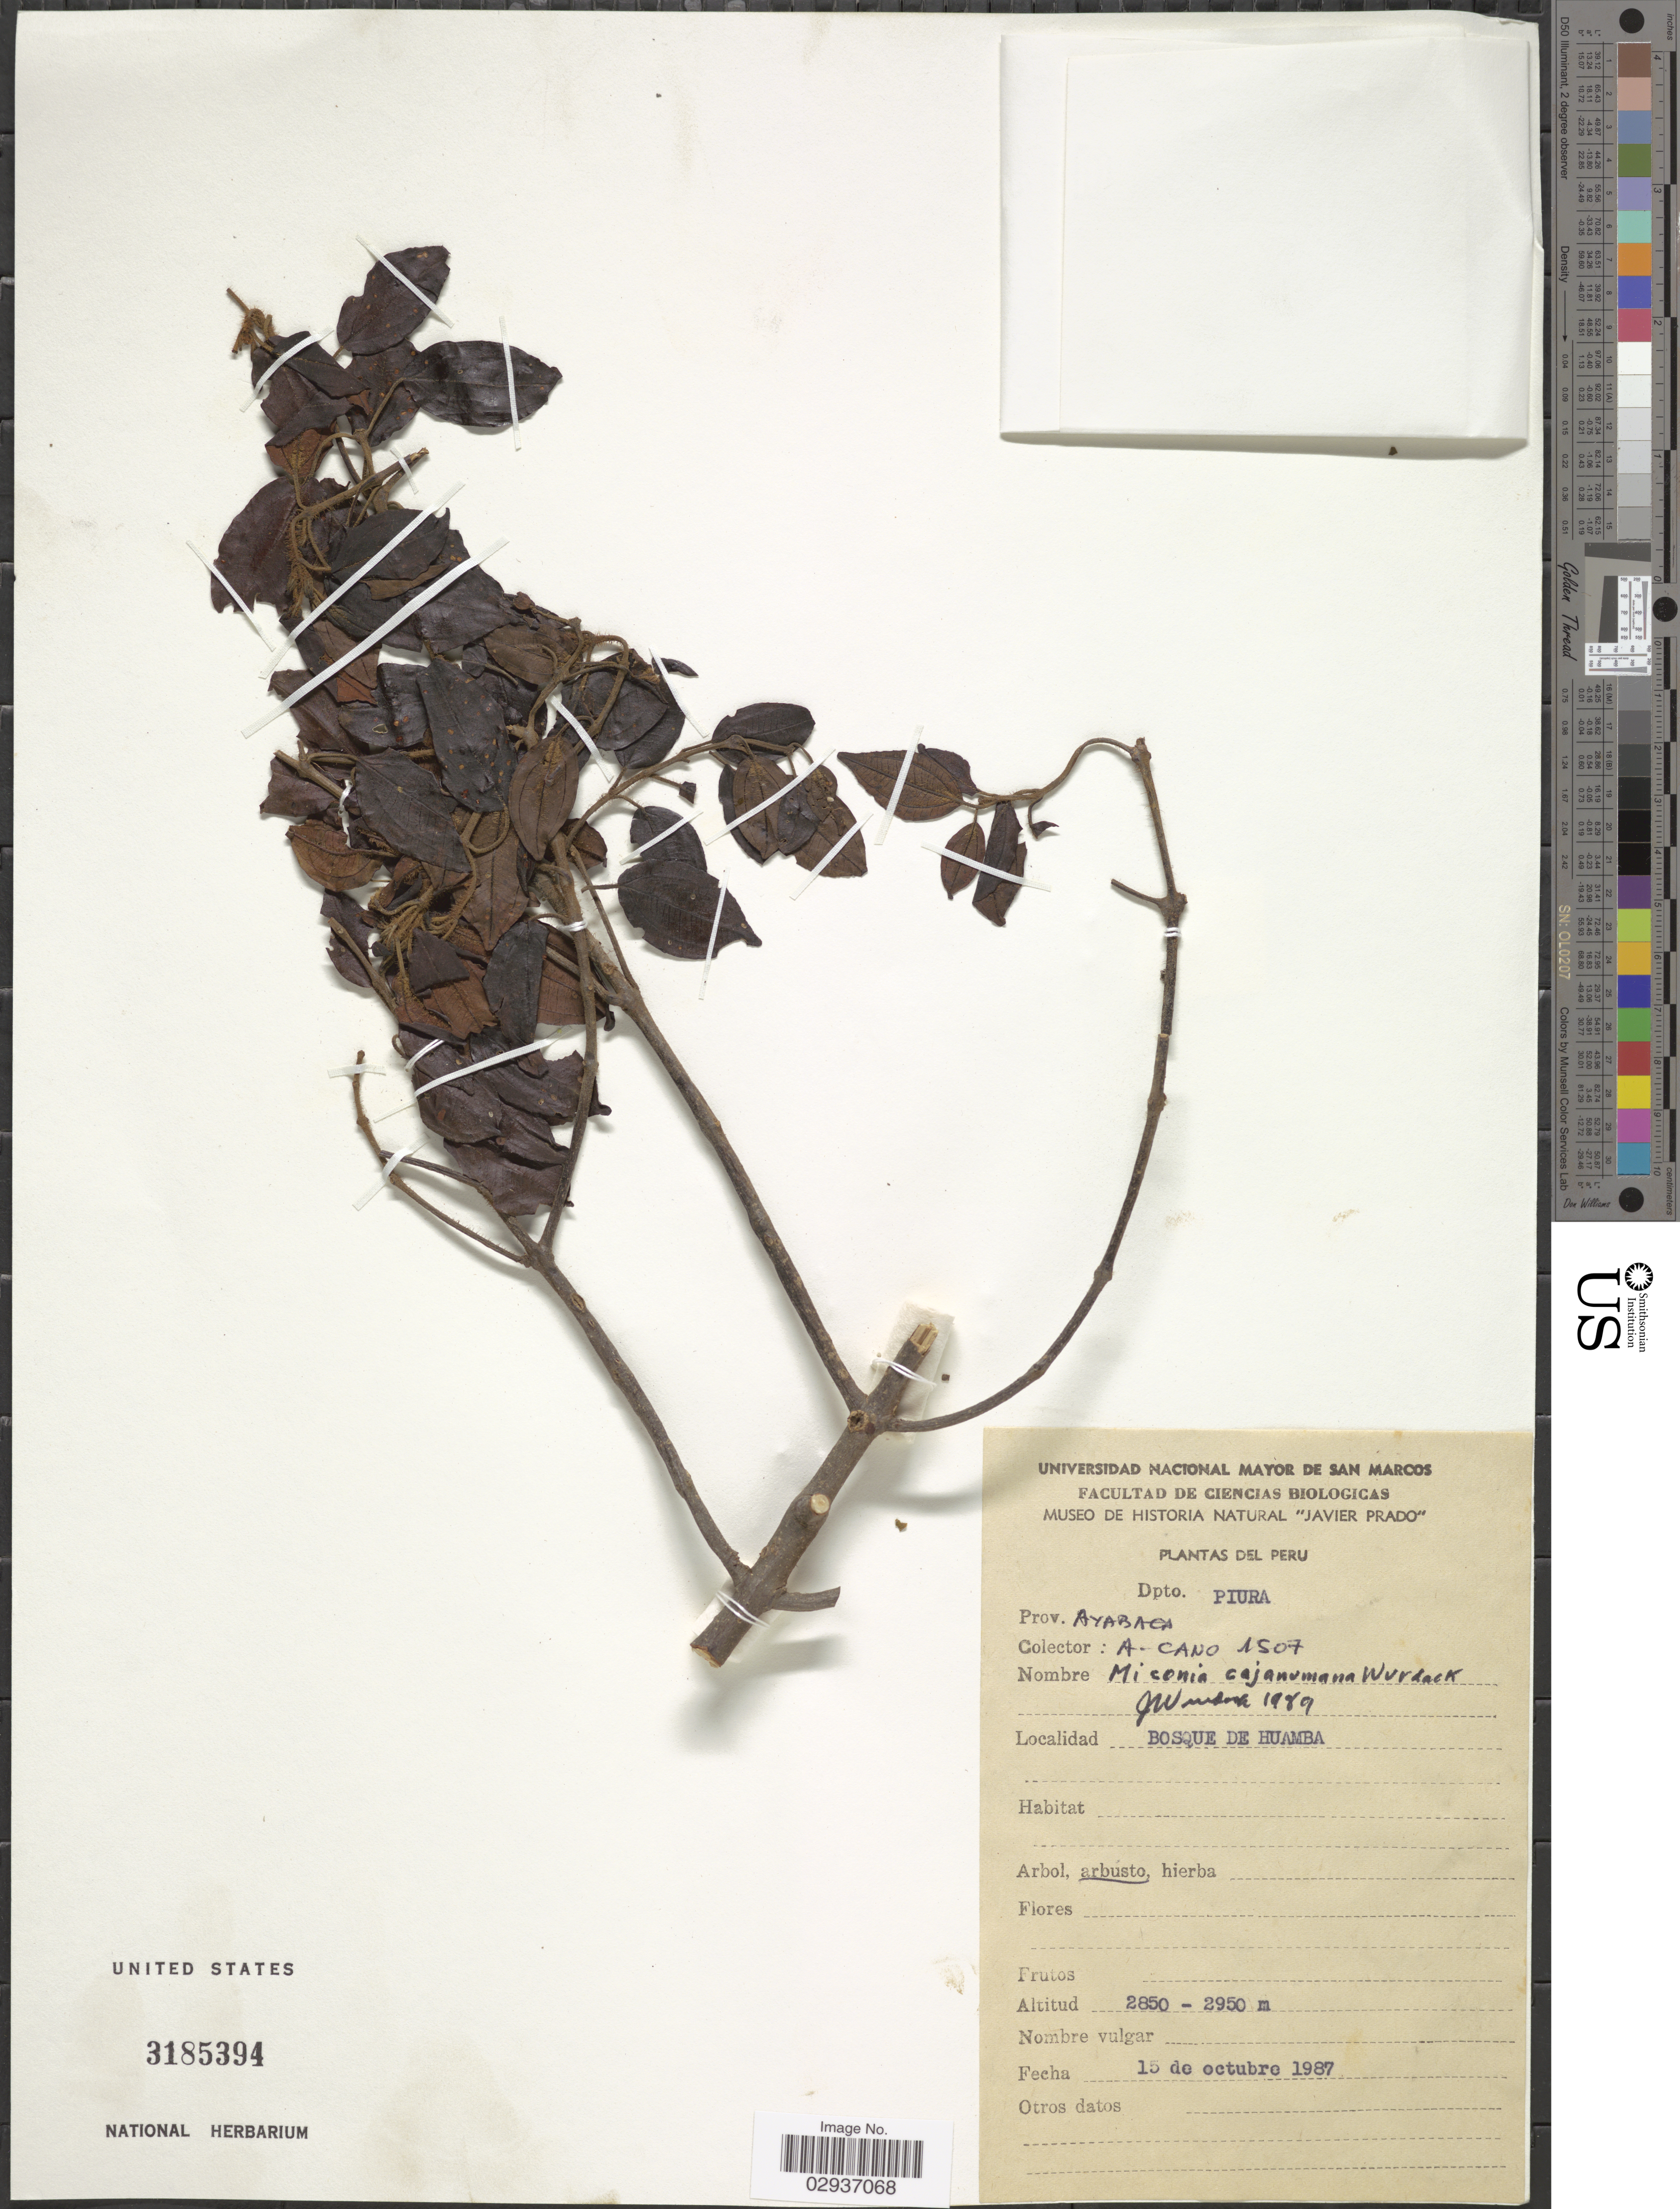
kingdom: Plantae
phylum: Tracheophyta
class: Magnoliopsida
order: Myrtales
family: Melastomataceae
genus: Miconia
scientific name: Miconia cajanumana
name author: Wurdack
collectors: A. Cano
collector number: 1507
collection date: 1987-10-15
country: Peru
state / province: Piura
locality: Dpto. Piura. Prov. Ayabaca. Bosque de Huamba.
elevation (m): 2850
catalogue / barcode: US 3185394